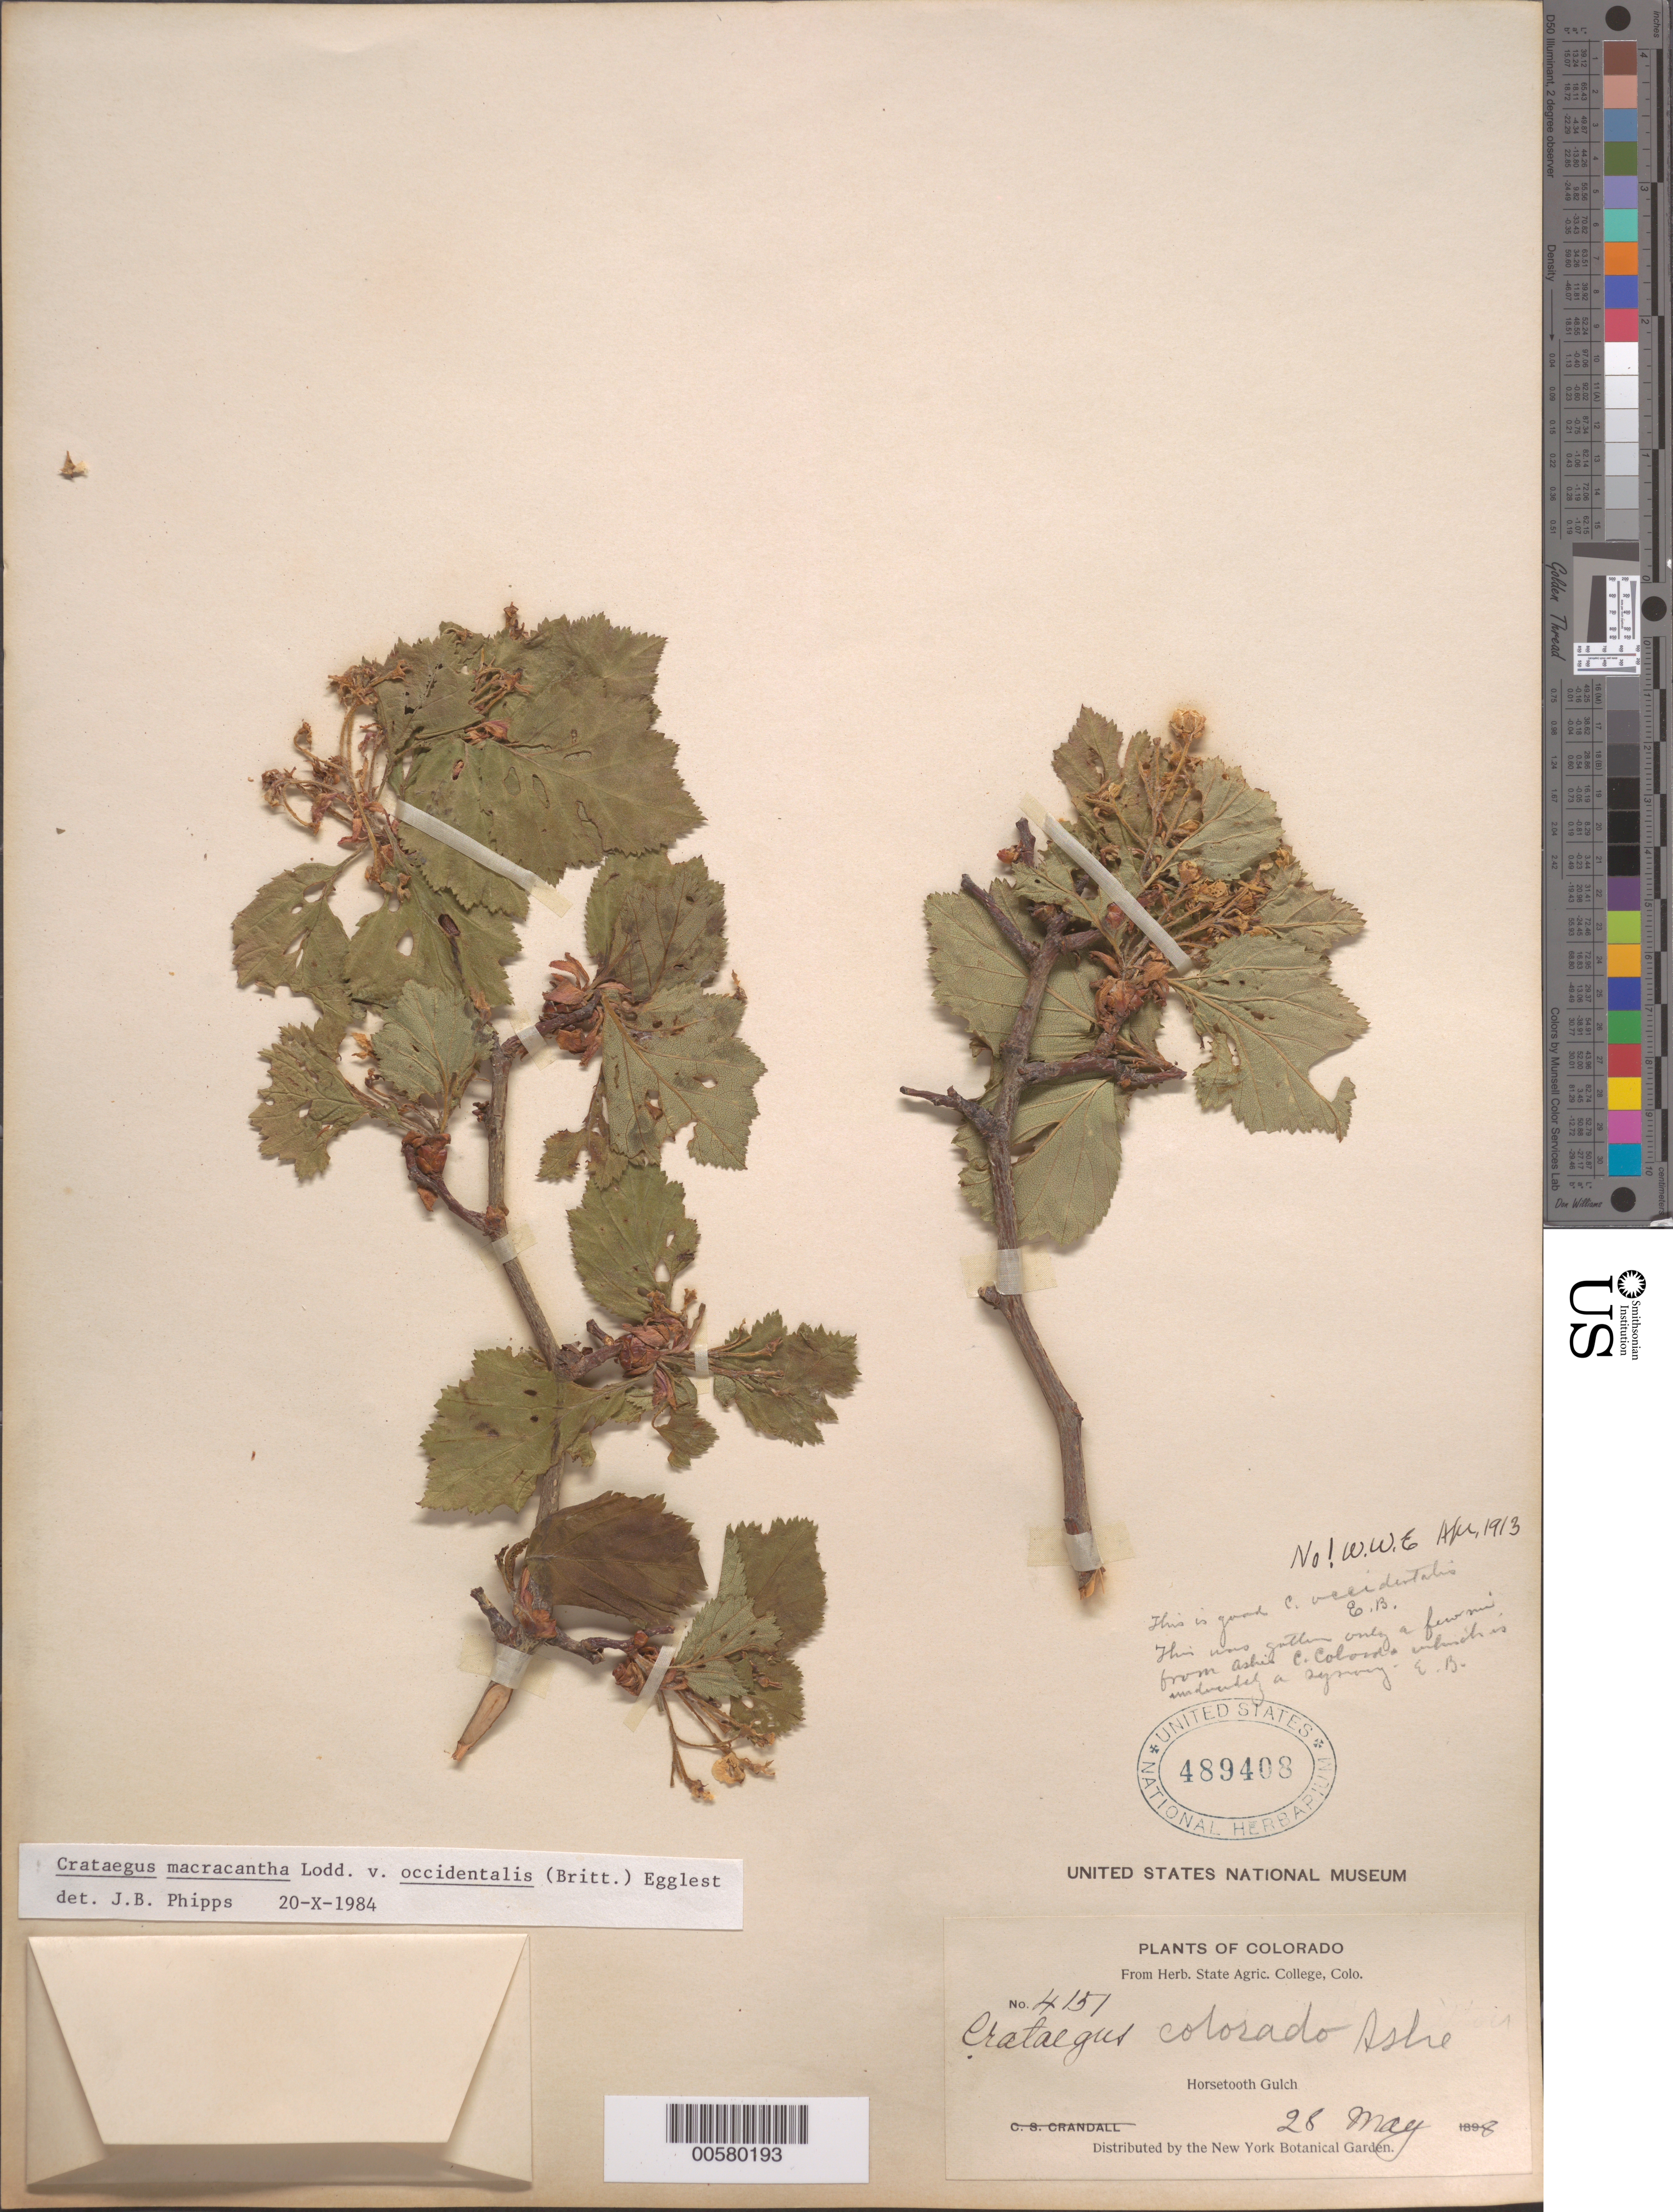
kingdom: Plantae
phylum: Tracheophyta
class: Magnoliopsida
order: Rosales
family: Rosaceae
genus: Crataegus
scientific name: Crataegus macracantha var. occidentalis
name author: (Britton) Eggl.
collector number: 4151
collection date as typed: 28 May 1898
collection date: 1898-05-28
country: United States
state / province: Colorado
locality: Horsetooth Gulch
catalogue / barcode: US 489408